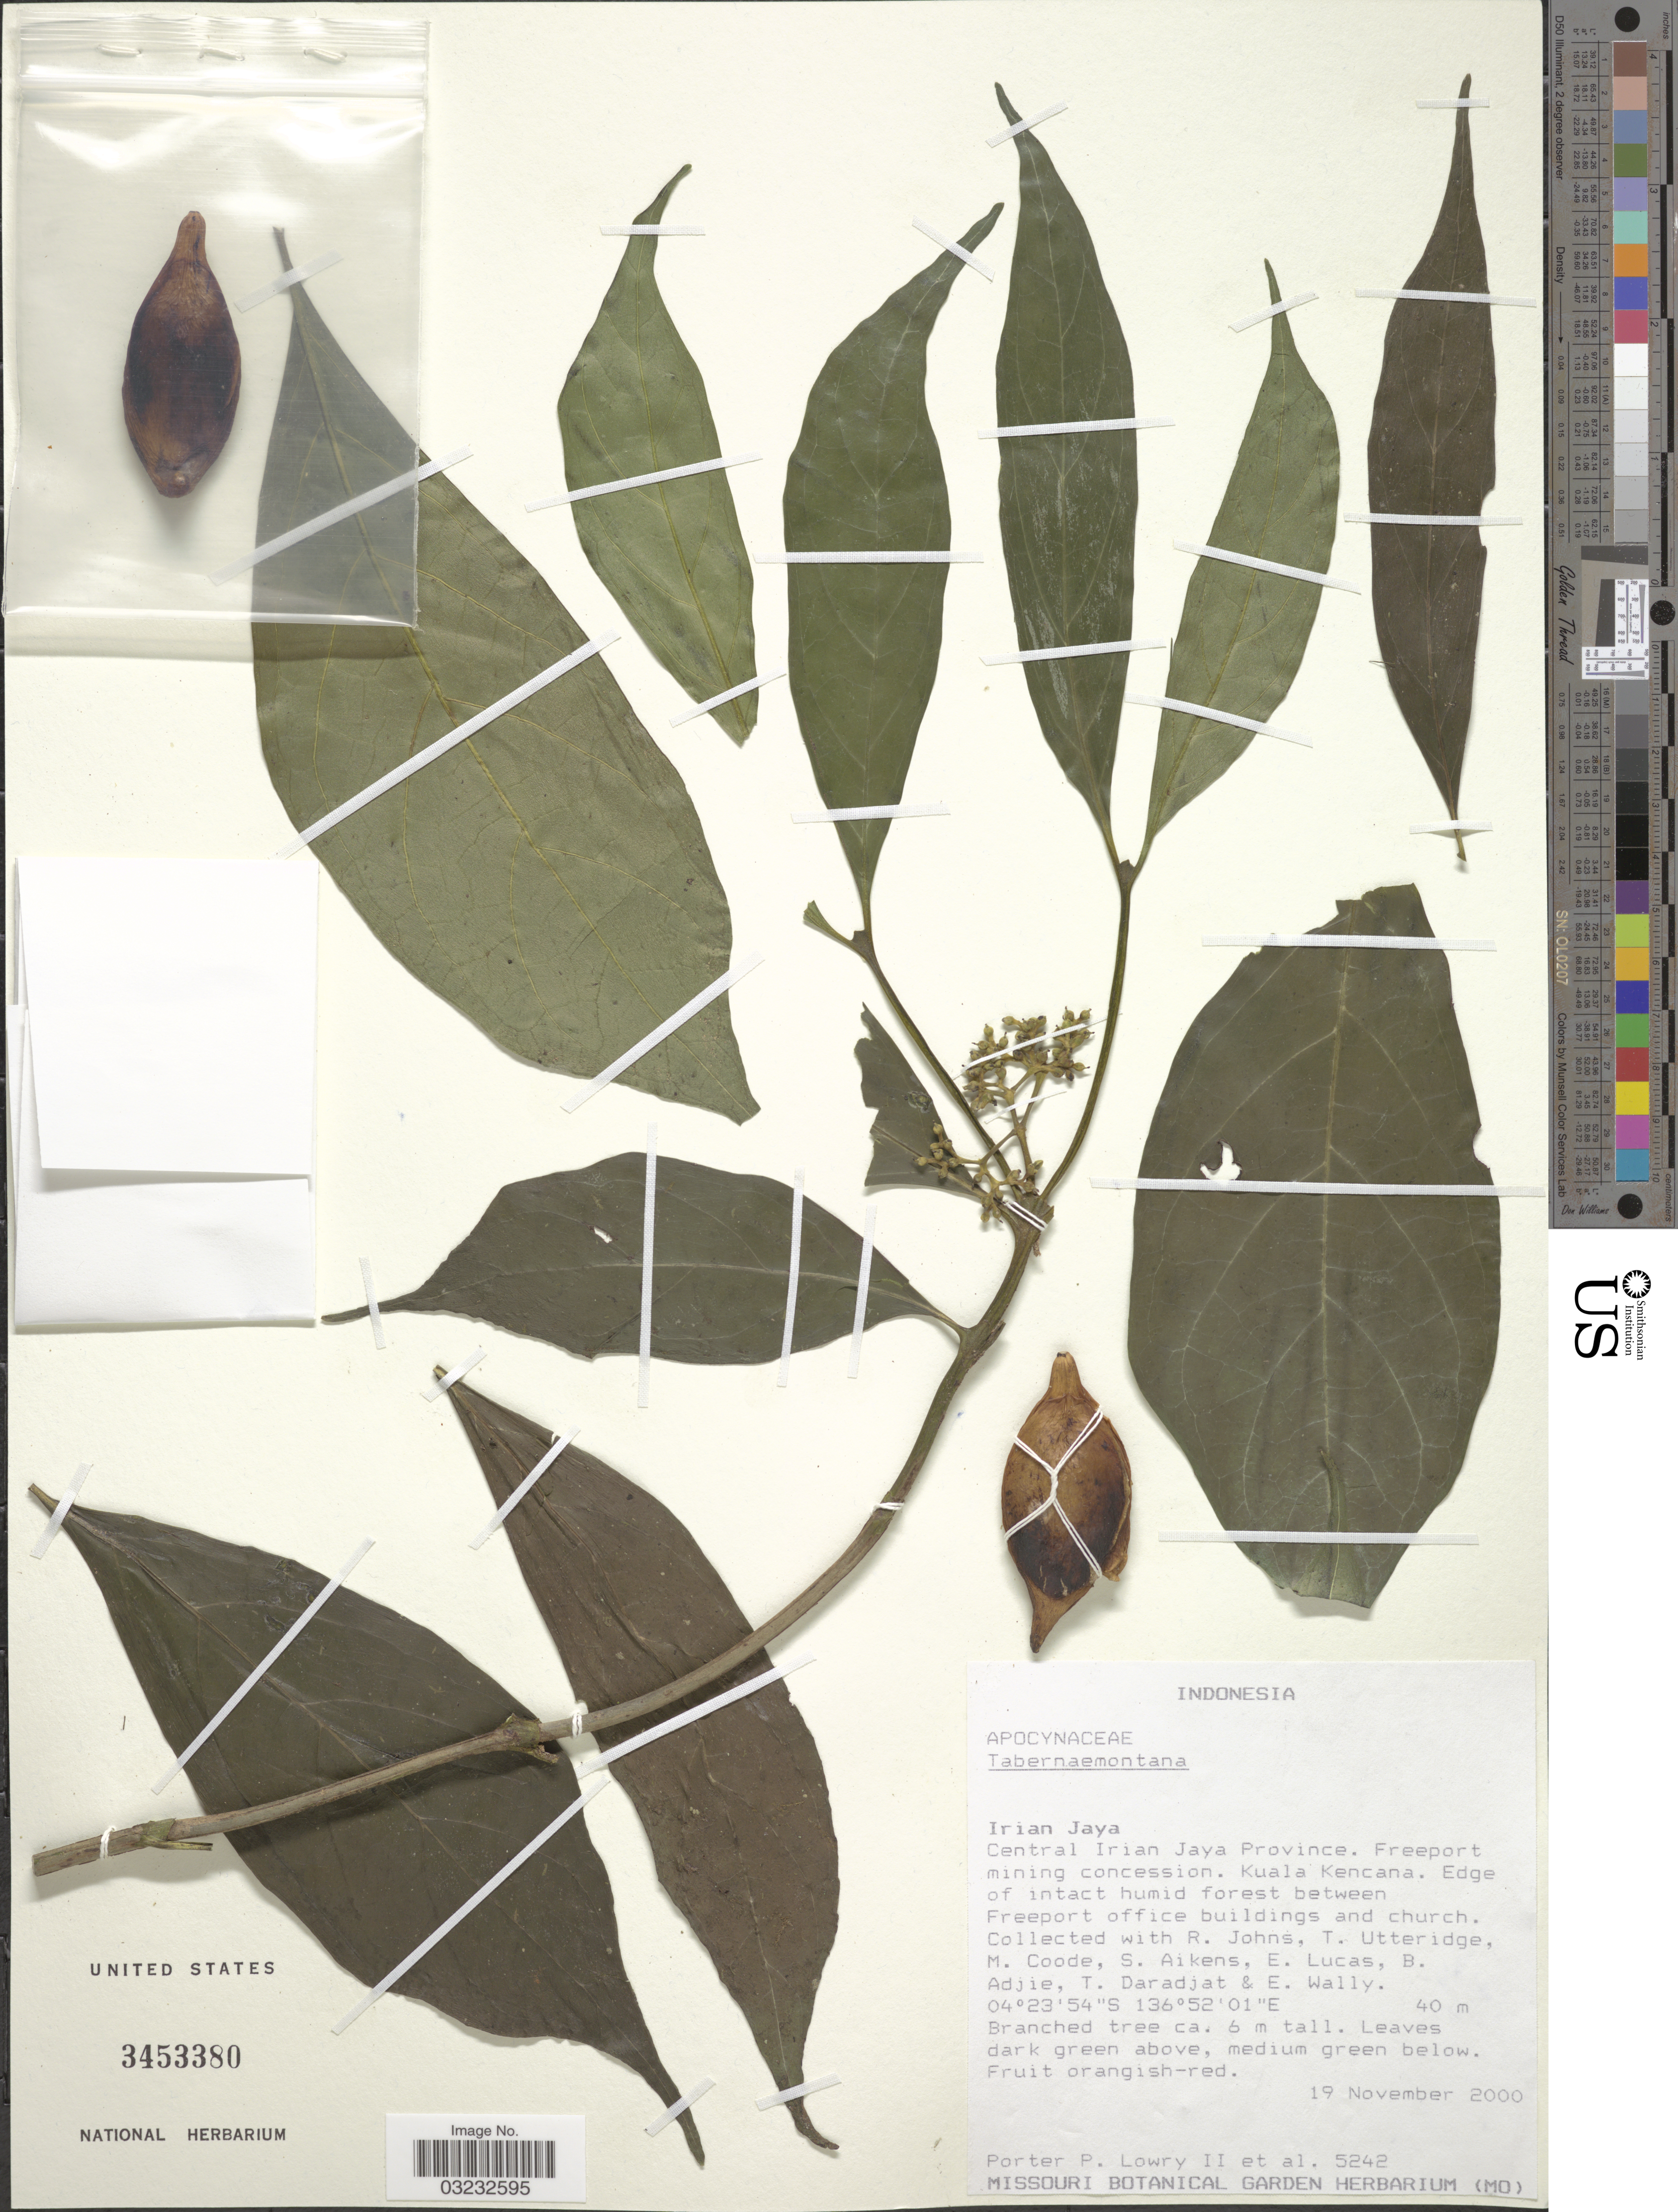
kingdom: Plantae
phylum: Tracheophyta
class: Magnoliopsida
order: Gentianales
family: Apocynaceae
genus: Tabernaemontana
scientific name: Tabernaemontana sp.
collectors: P. P. Lowry, R. Johns, T. M. A. Utteridge & M. Coode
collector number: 5242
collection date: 2000-11-19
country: Indonesia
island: New Guinea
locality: Irian Jaya, Central Irian Jaya Province. Freeport mining concession. Kuala Kencana. Edge of intact humid forest between Freeport office buildings and church.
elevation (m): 40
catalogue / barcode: US 3453380